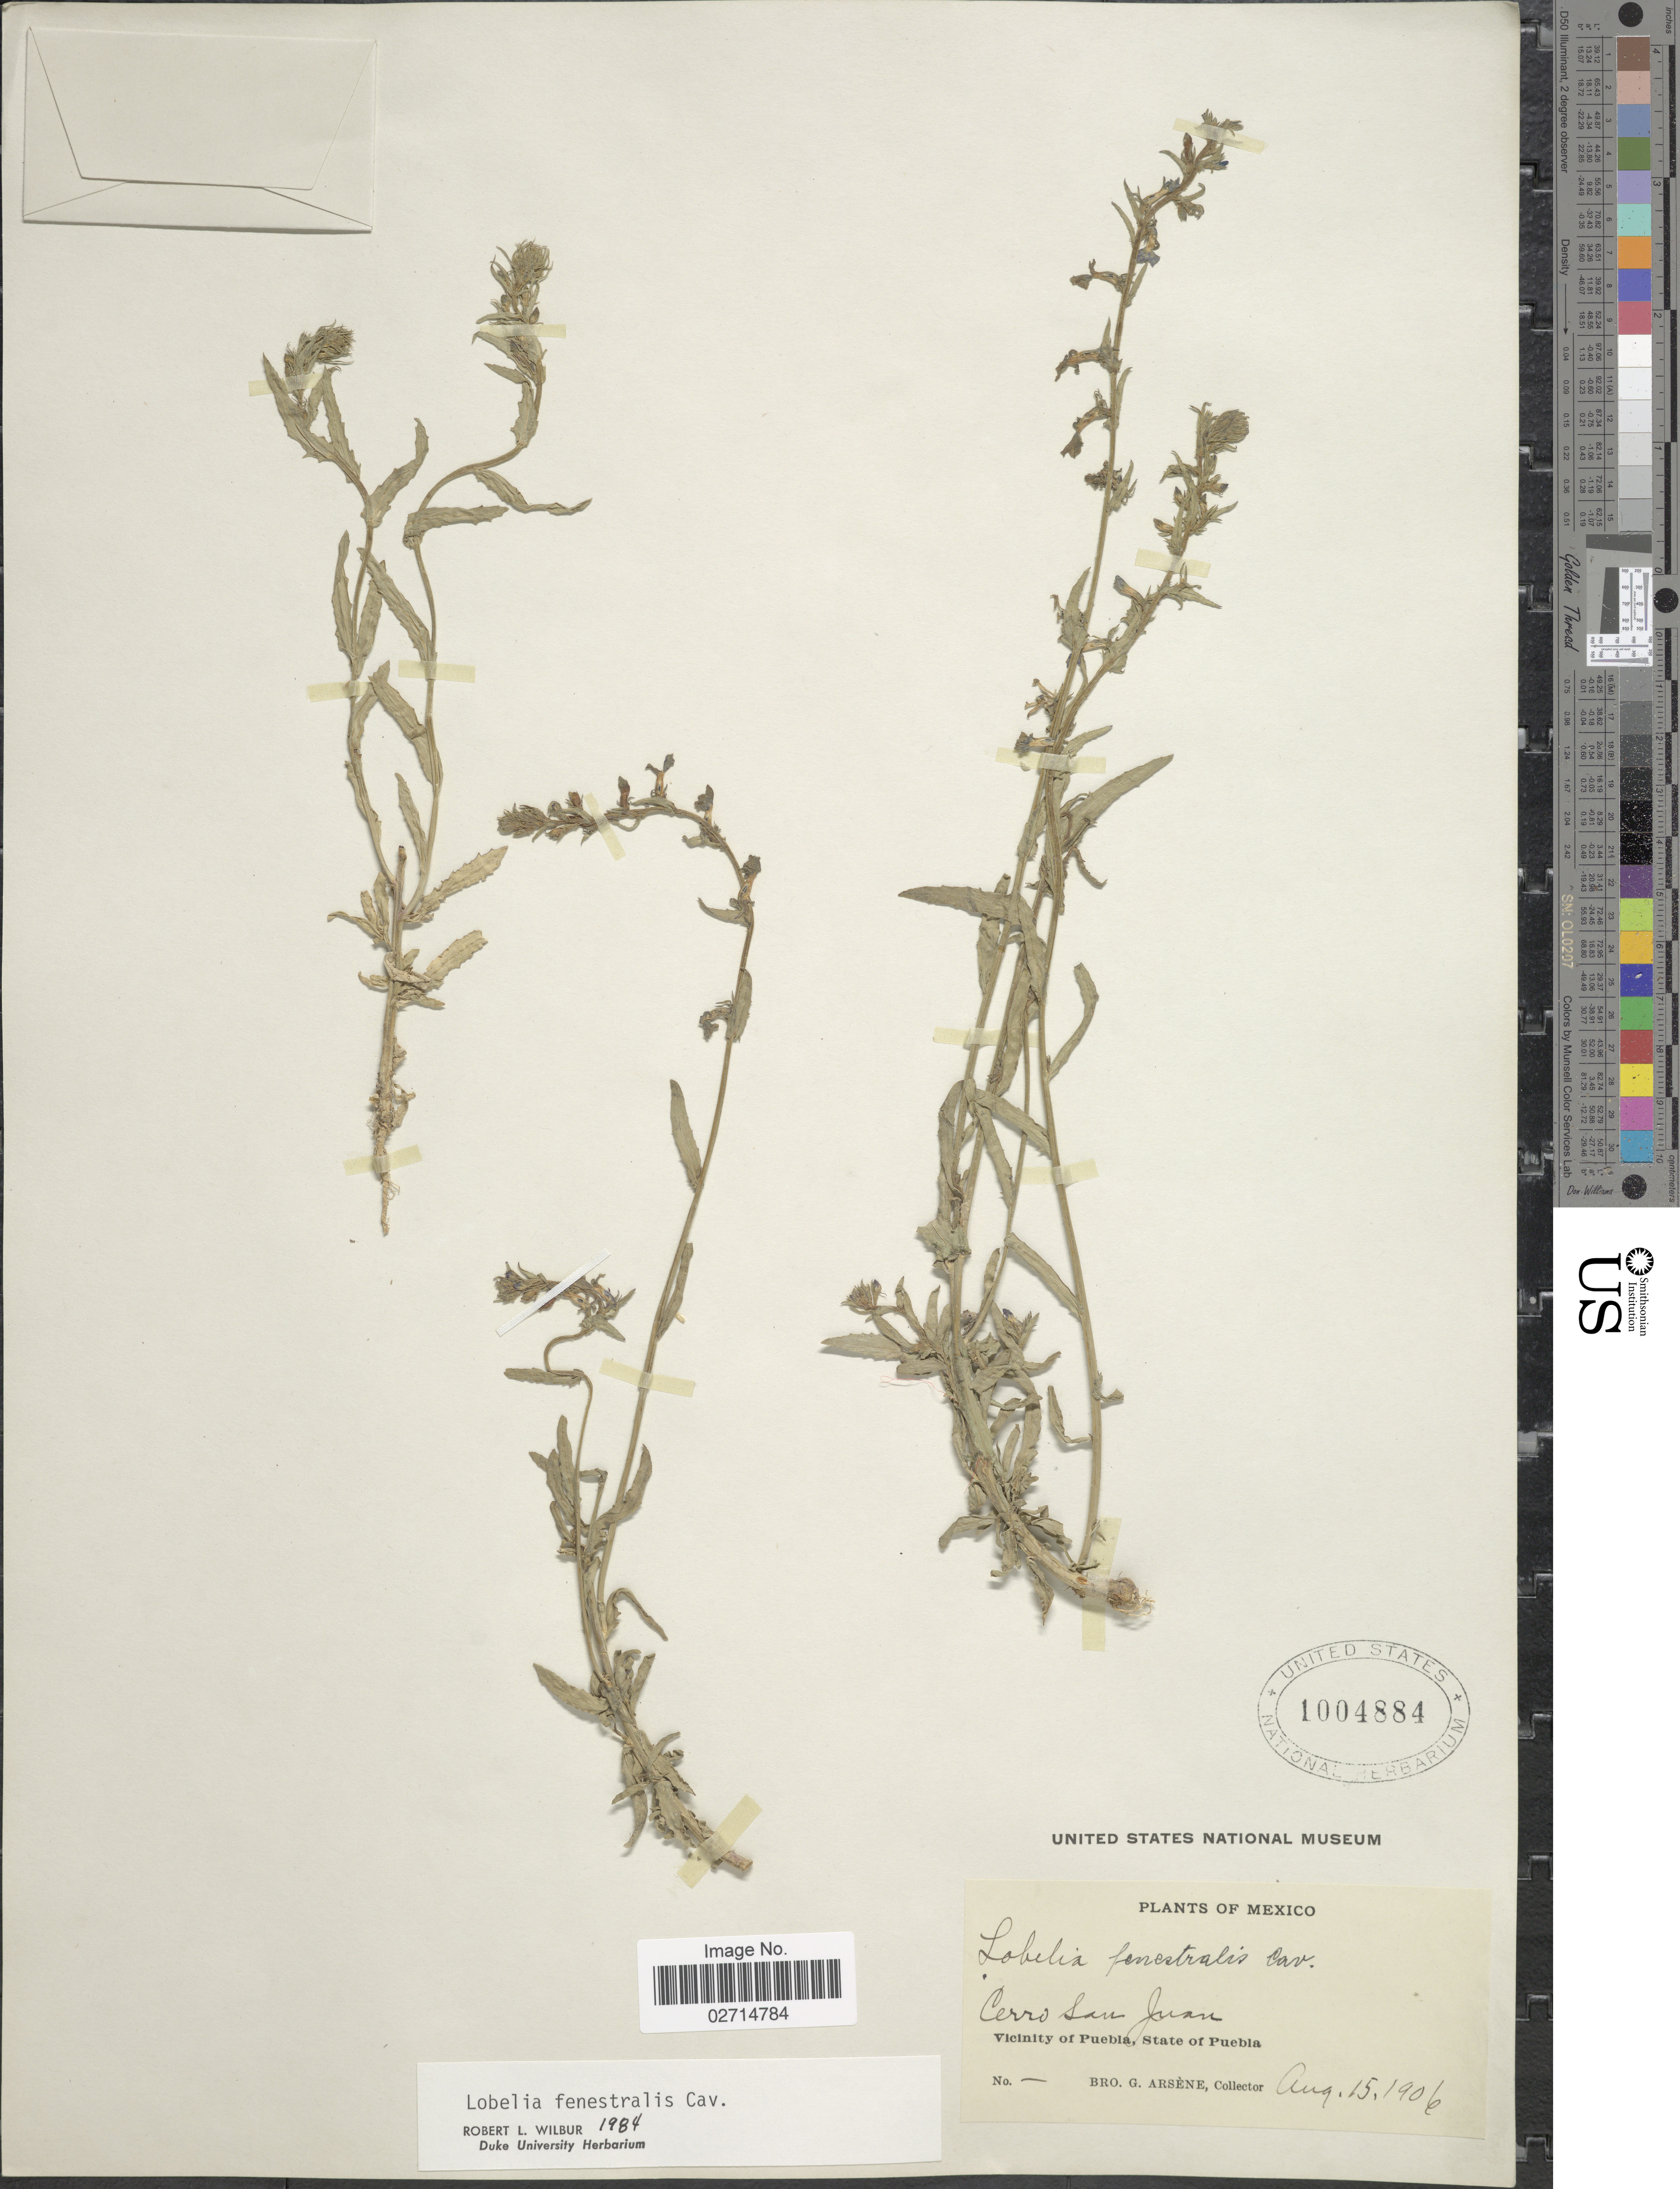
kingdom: Plantae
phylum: Tracheophyta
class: Magnoliopsida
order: Asterales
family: Campanulaceae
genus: Lobelia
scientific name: Lobelia fenestralis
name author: Cav.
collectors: Bro. G. Arsène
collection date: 1906-08-15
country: Mexico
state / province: Puebla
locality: Cerro San Juan. Vicinity of Puebla.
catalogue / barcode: US 1004884